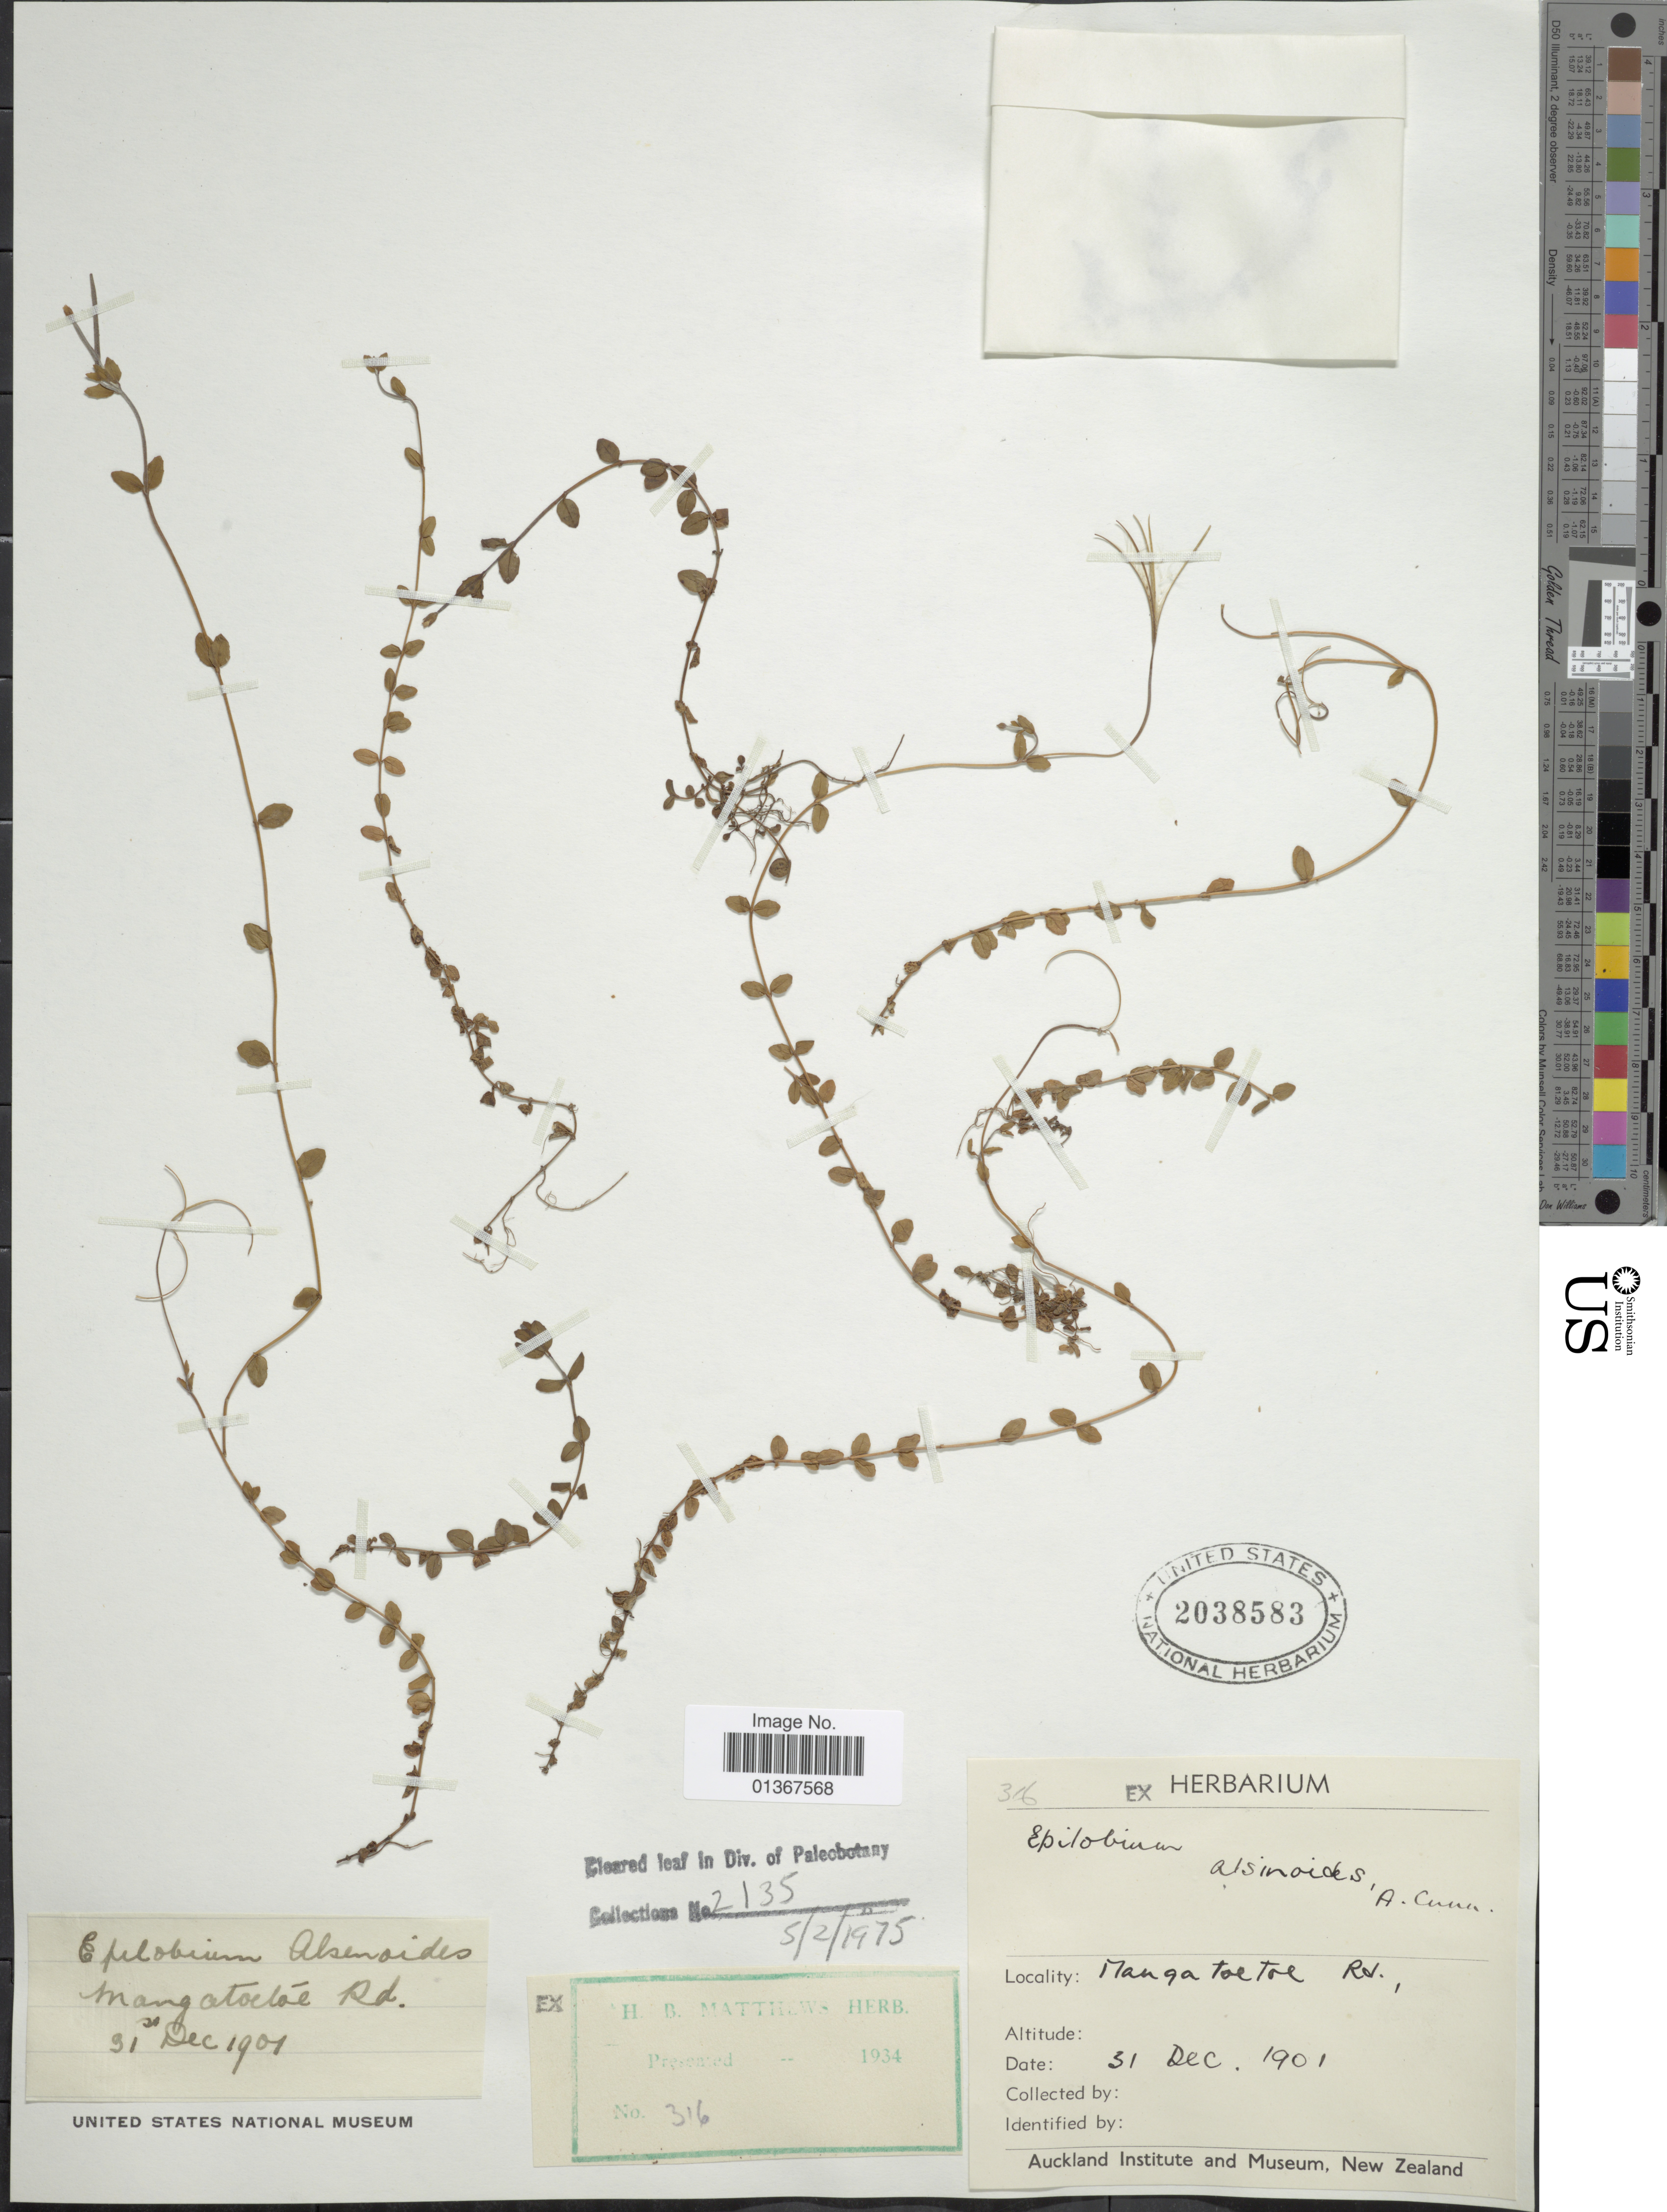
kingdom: Plantae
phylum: Tracheophyta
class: Magnoliopsida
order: Myrtales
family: Onagraceae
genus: Epilobium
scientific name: Epilobium alsinoides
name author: A. Cunn.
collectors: H. B. Matthews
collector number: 316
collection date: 1901-12-31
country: New Zealand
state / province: Auckland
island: North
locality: Mangatoetoe Rd.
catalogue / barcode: US 2038538